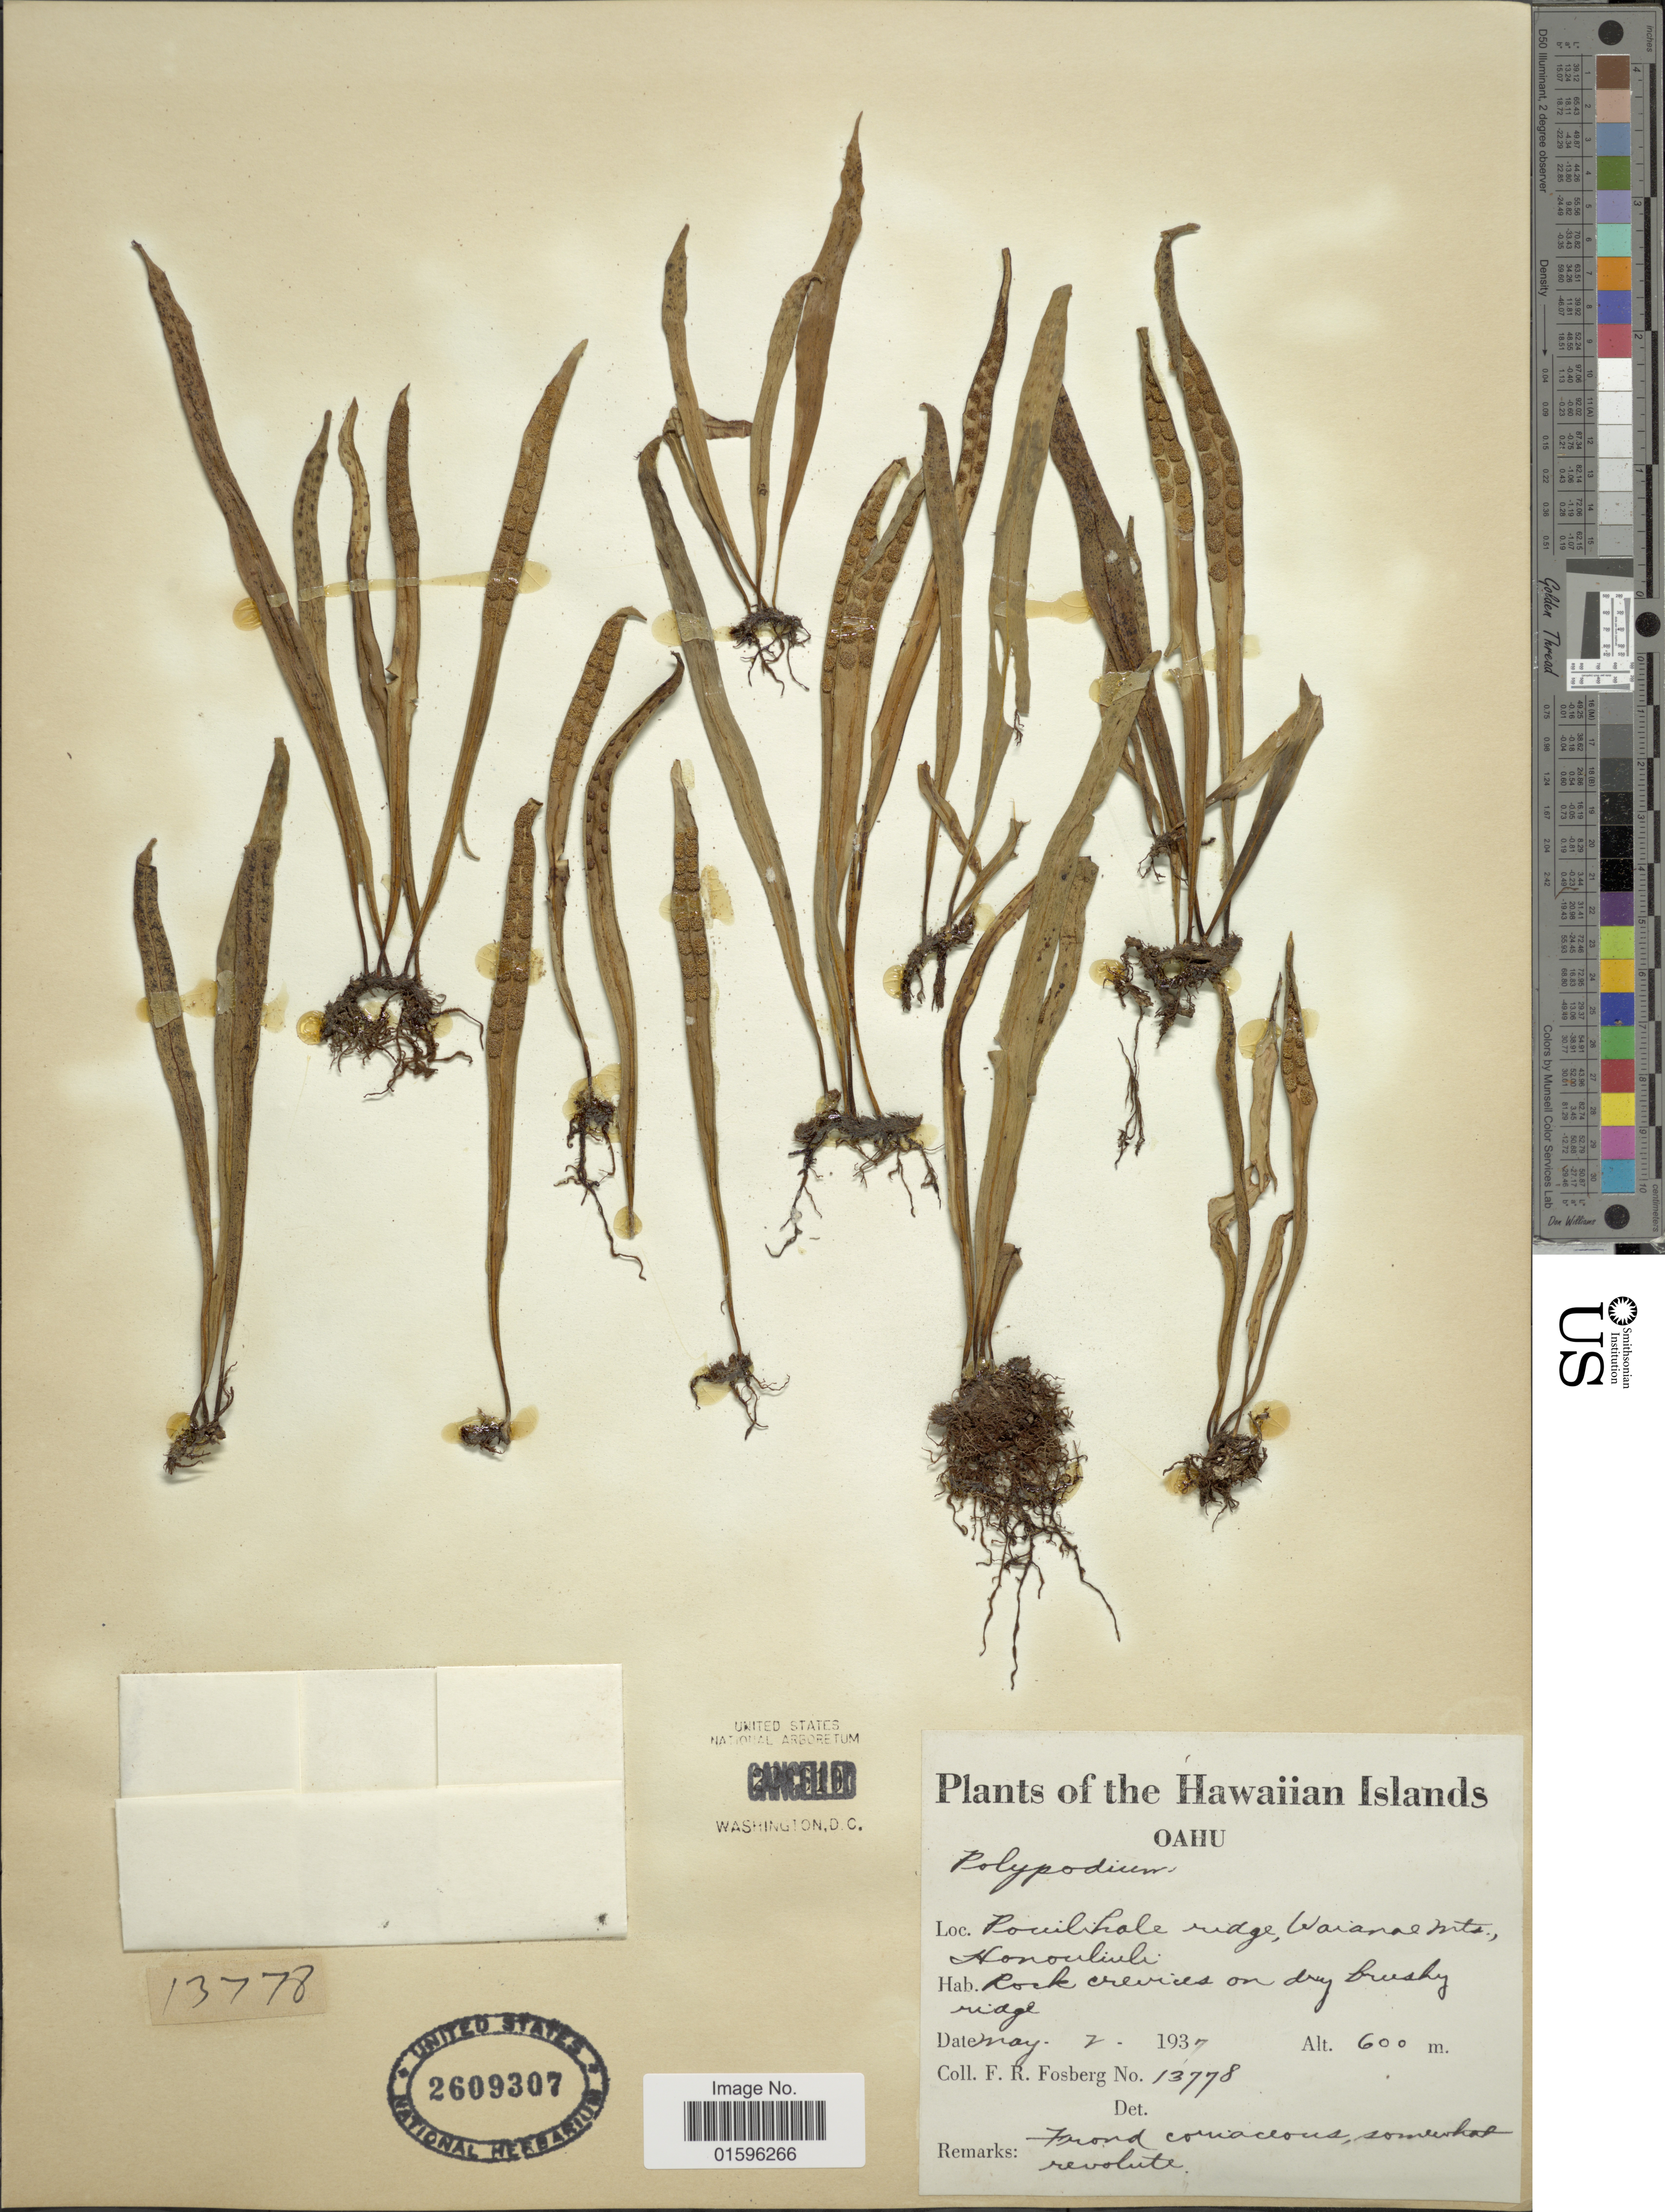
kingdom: Plantae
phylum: Tracheophyta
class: Polypodiopsida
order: Polypodiales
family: Polypodiaceae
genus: Polypodium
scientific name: Polypodium lineare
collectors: F. R. Fosberg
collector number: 13778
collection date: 1937-05-02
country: United States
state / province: Hawaii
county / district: Honolulu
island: Oahu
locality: Pouilihale Ridge [Palikea Ridge], Waianae Mts., Honouliuli.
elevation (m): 600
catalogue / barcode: US 2609307